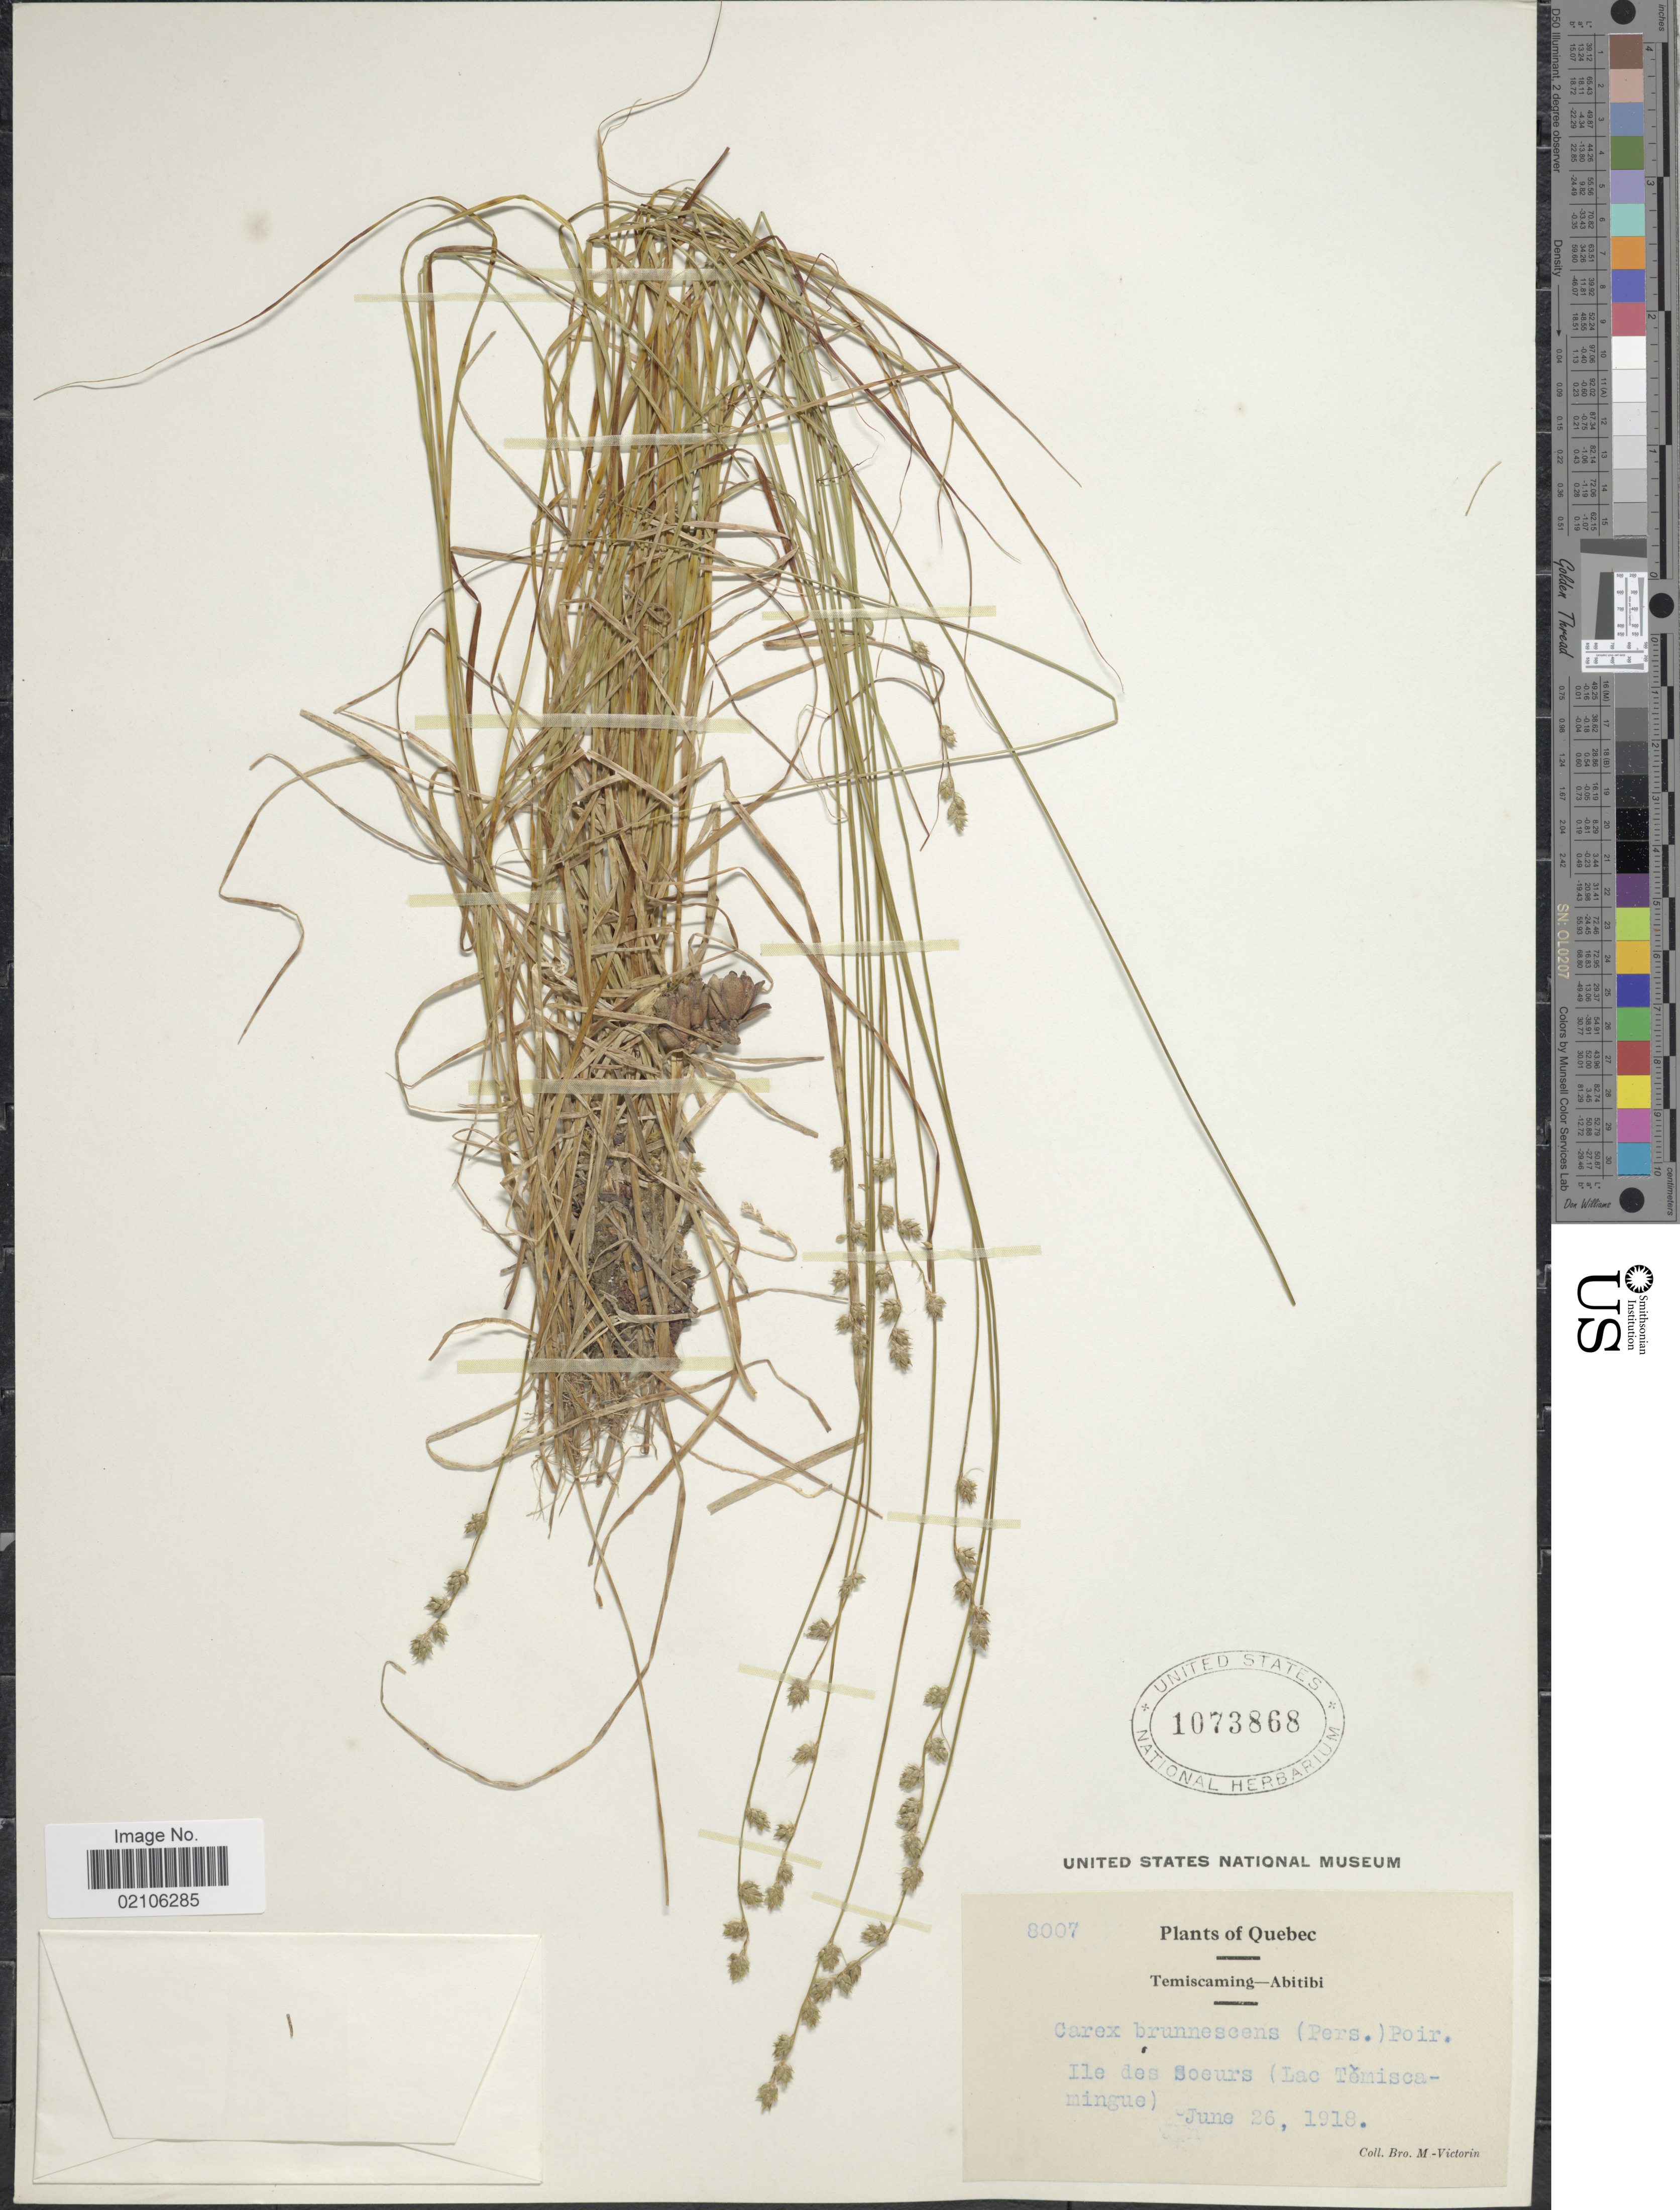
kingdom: Plantae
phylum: Tracheophyta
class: Liliopsida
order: Poales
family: Cyperaceae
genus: Carex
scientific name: Carex brunnescens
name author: (Pers.) Poir.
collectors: Fr. Marie-Victorin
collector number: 8007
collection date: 1918-06-26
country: Canada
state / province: Quebec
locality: Ile des Soeurs (Lac Temiscamingue). Temiscaming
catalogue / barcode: US 1073868